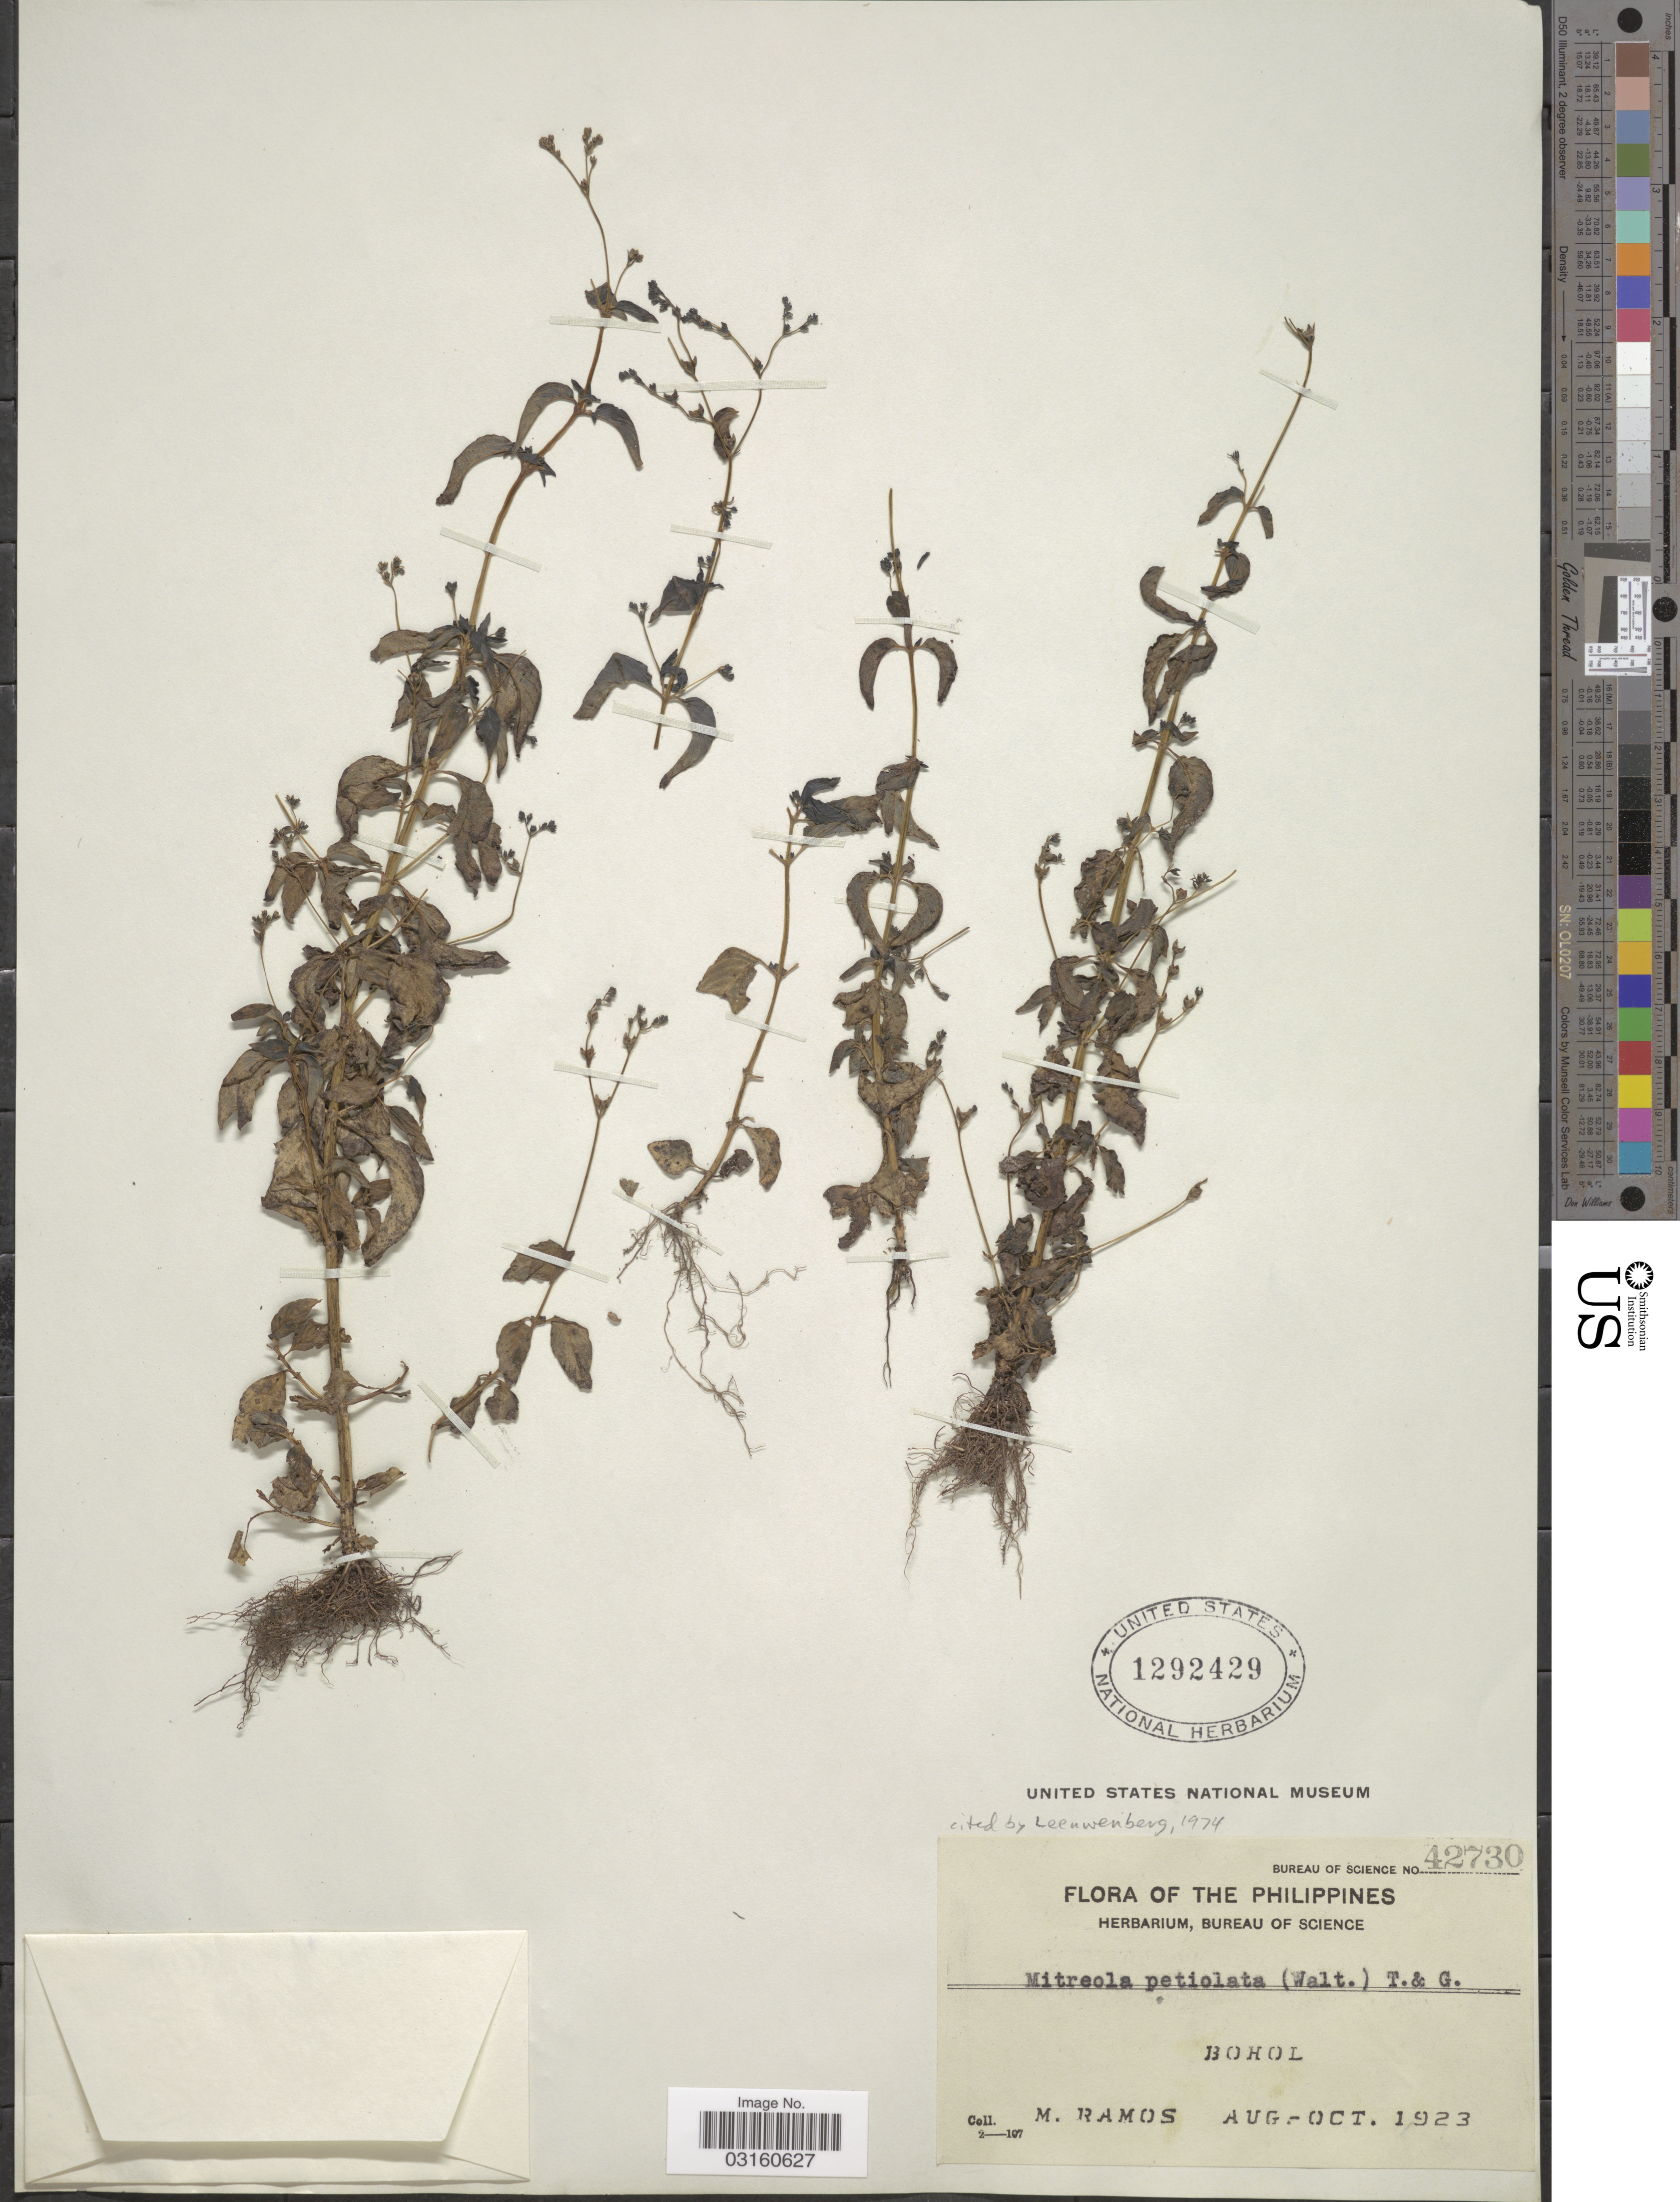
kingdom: Plantae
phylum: Tracheophyta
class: Magnoliopsida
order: Gentianales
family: Loganiaceae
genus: Mitreola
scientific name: Mitreola petiolata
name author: (J.F. Gmel.) Torr. & A. Gray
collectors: M. Ramos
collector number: Bureau of Science 42730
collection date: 1923-08/1923-10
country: Philippines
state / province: Central Visayas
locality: Bohol.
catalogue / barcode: US 1292429